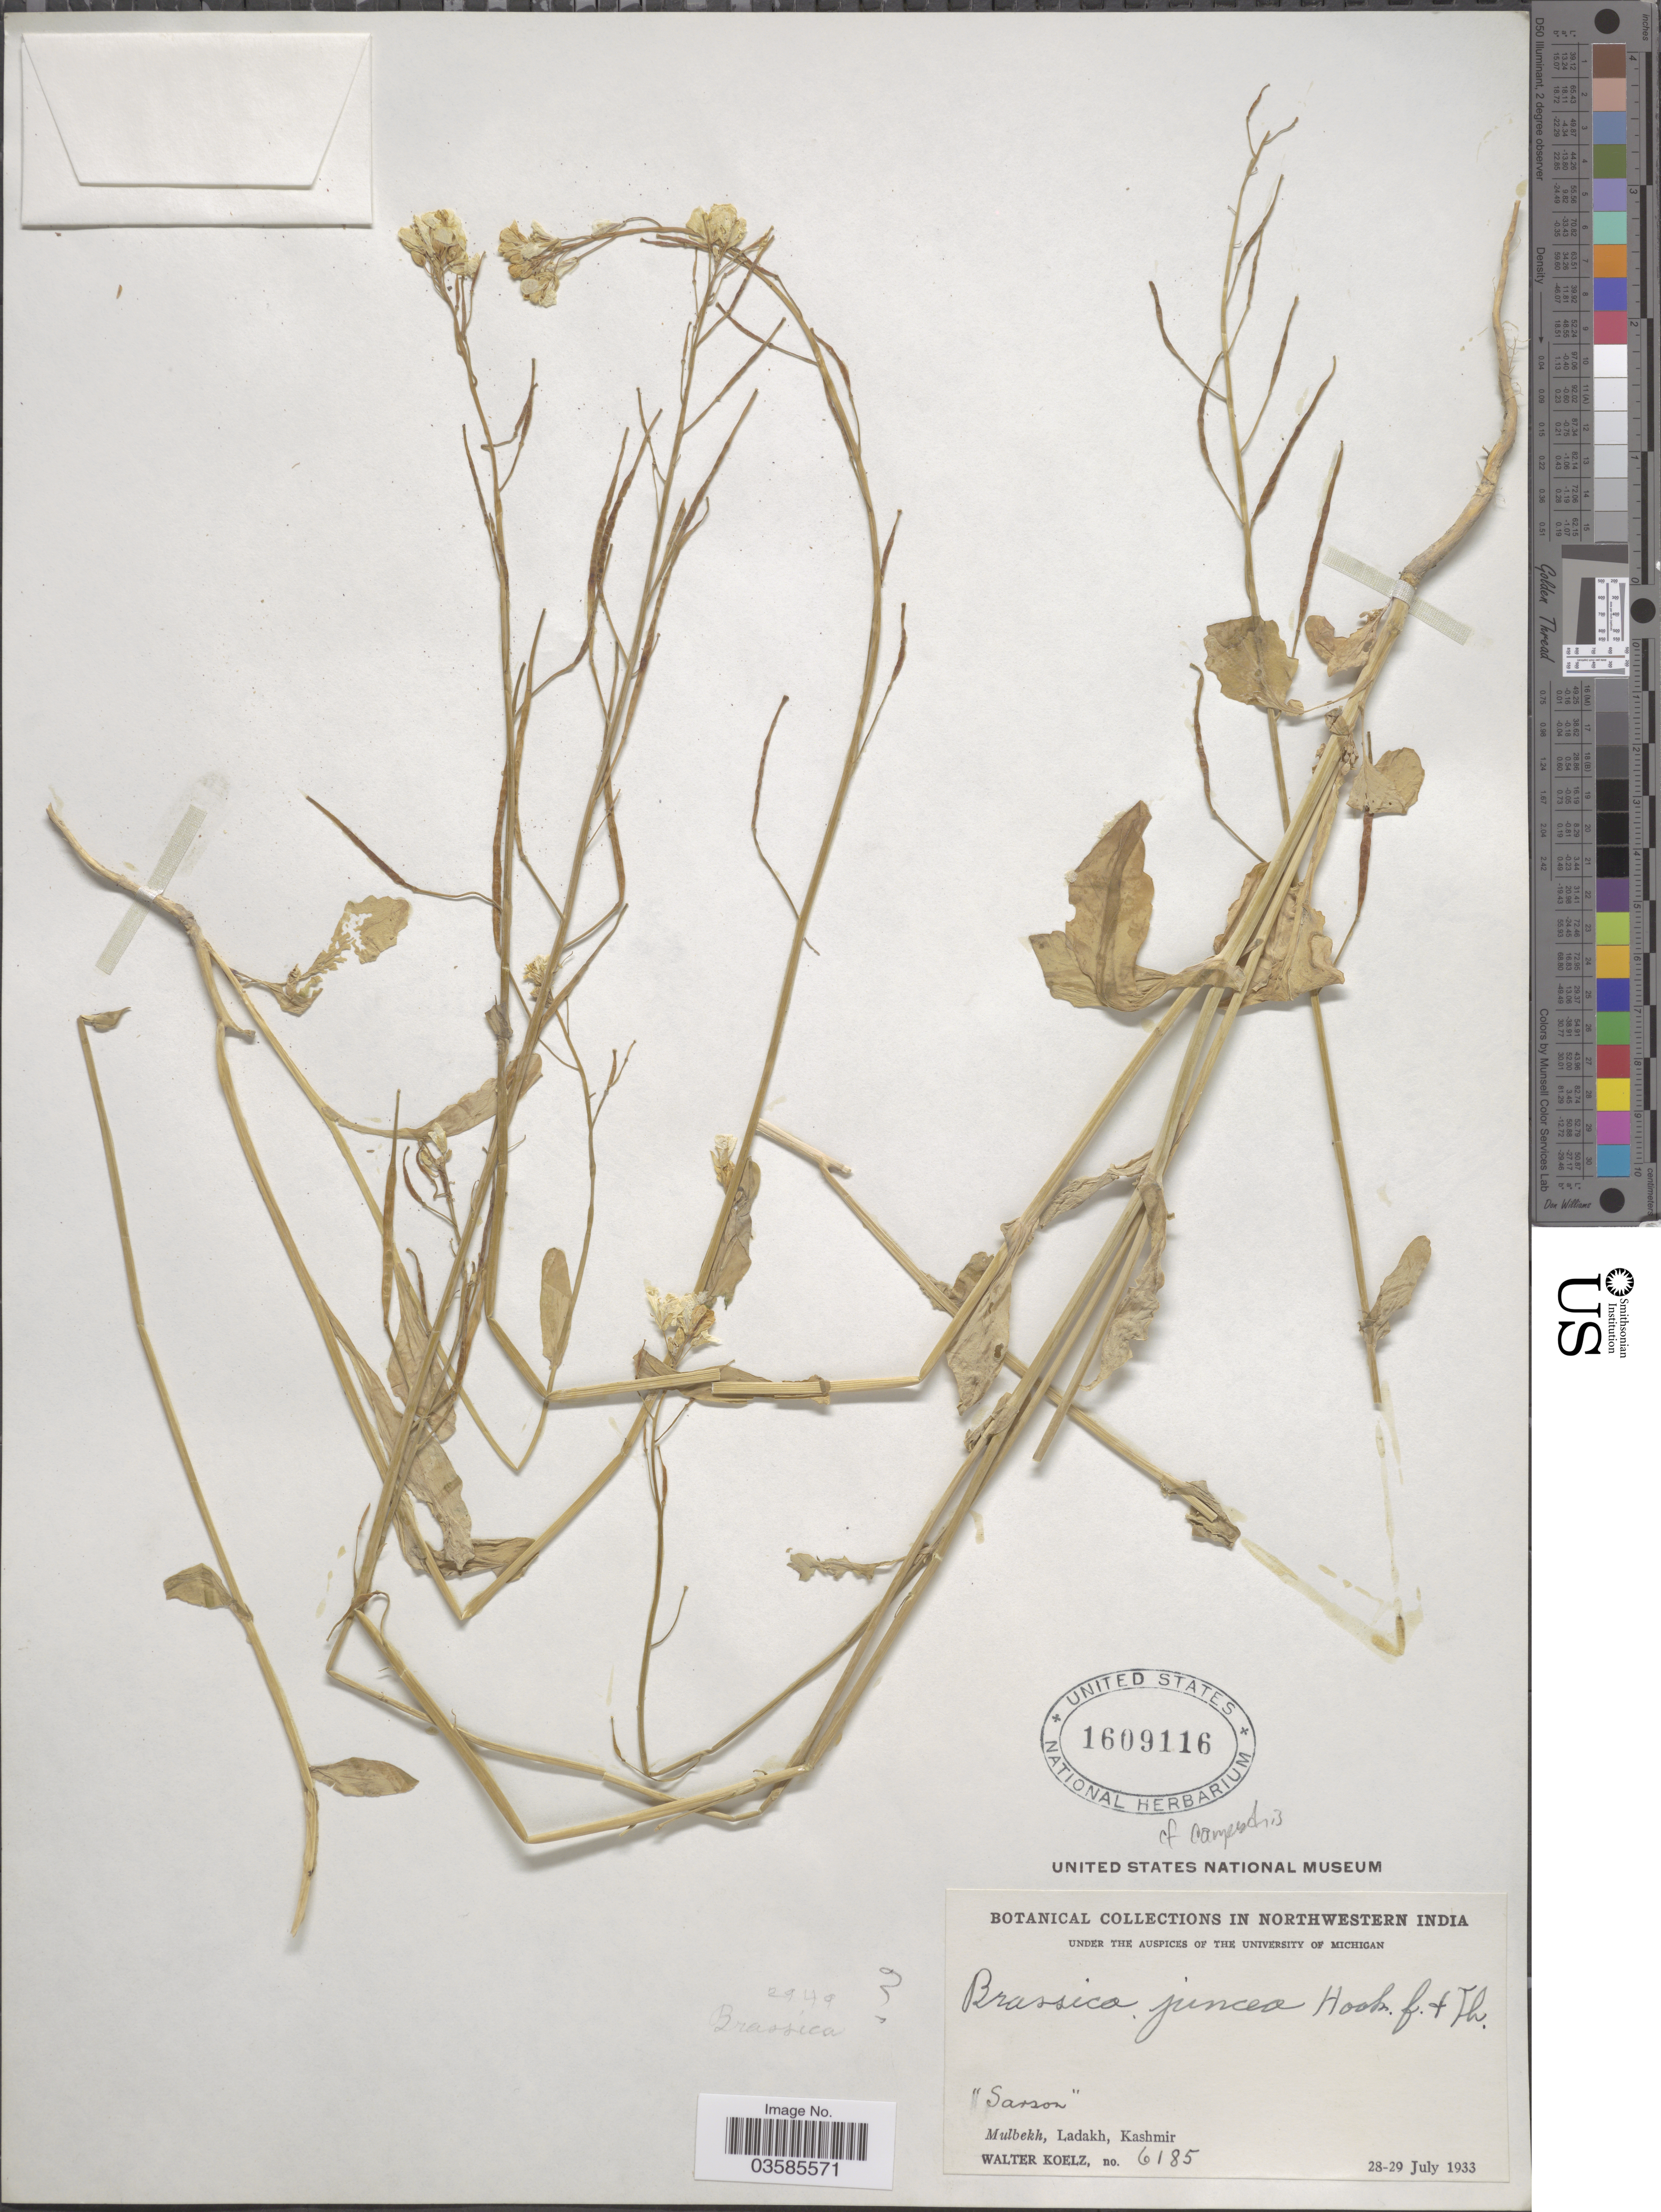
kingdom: Plantae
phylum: Tracheophyta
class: Magnoliopsida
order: Brassicales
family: Brassicaceae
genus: Brassica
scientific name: Brassica campestris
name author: L.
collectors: W. N. Koelz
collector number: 6185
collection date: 1933-07-28/1933-07-29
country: India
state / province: Jammu and Kashmir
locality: Northwestern India; Mulbekh, Ladakh, Kashmir.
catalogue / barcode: US 1609116